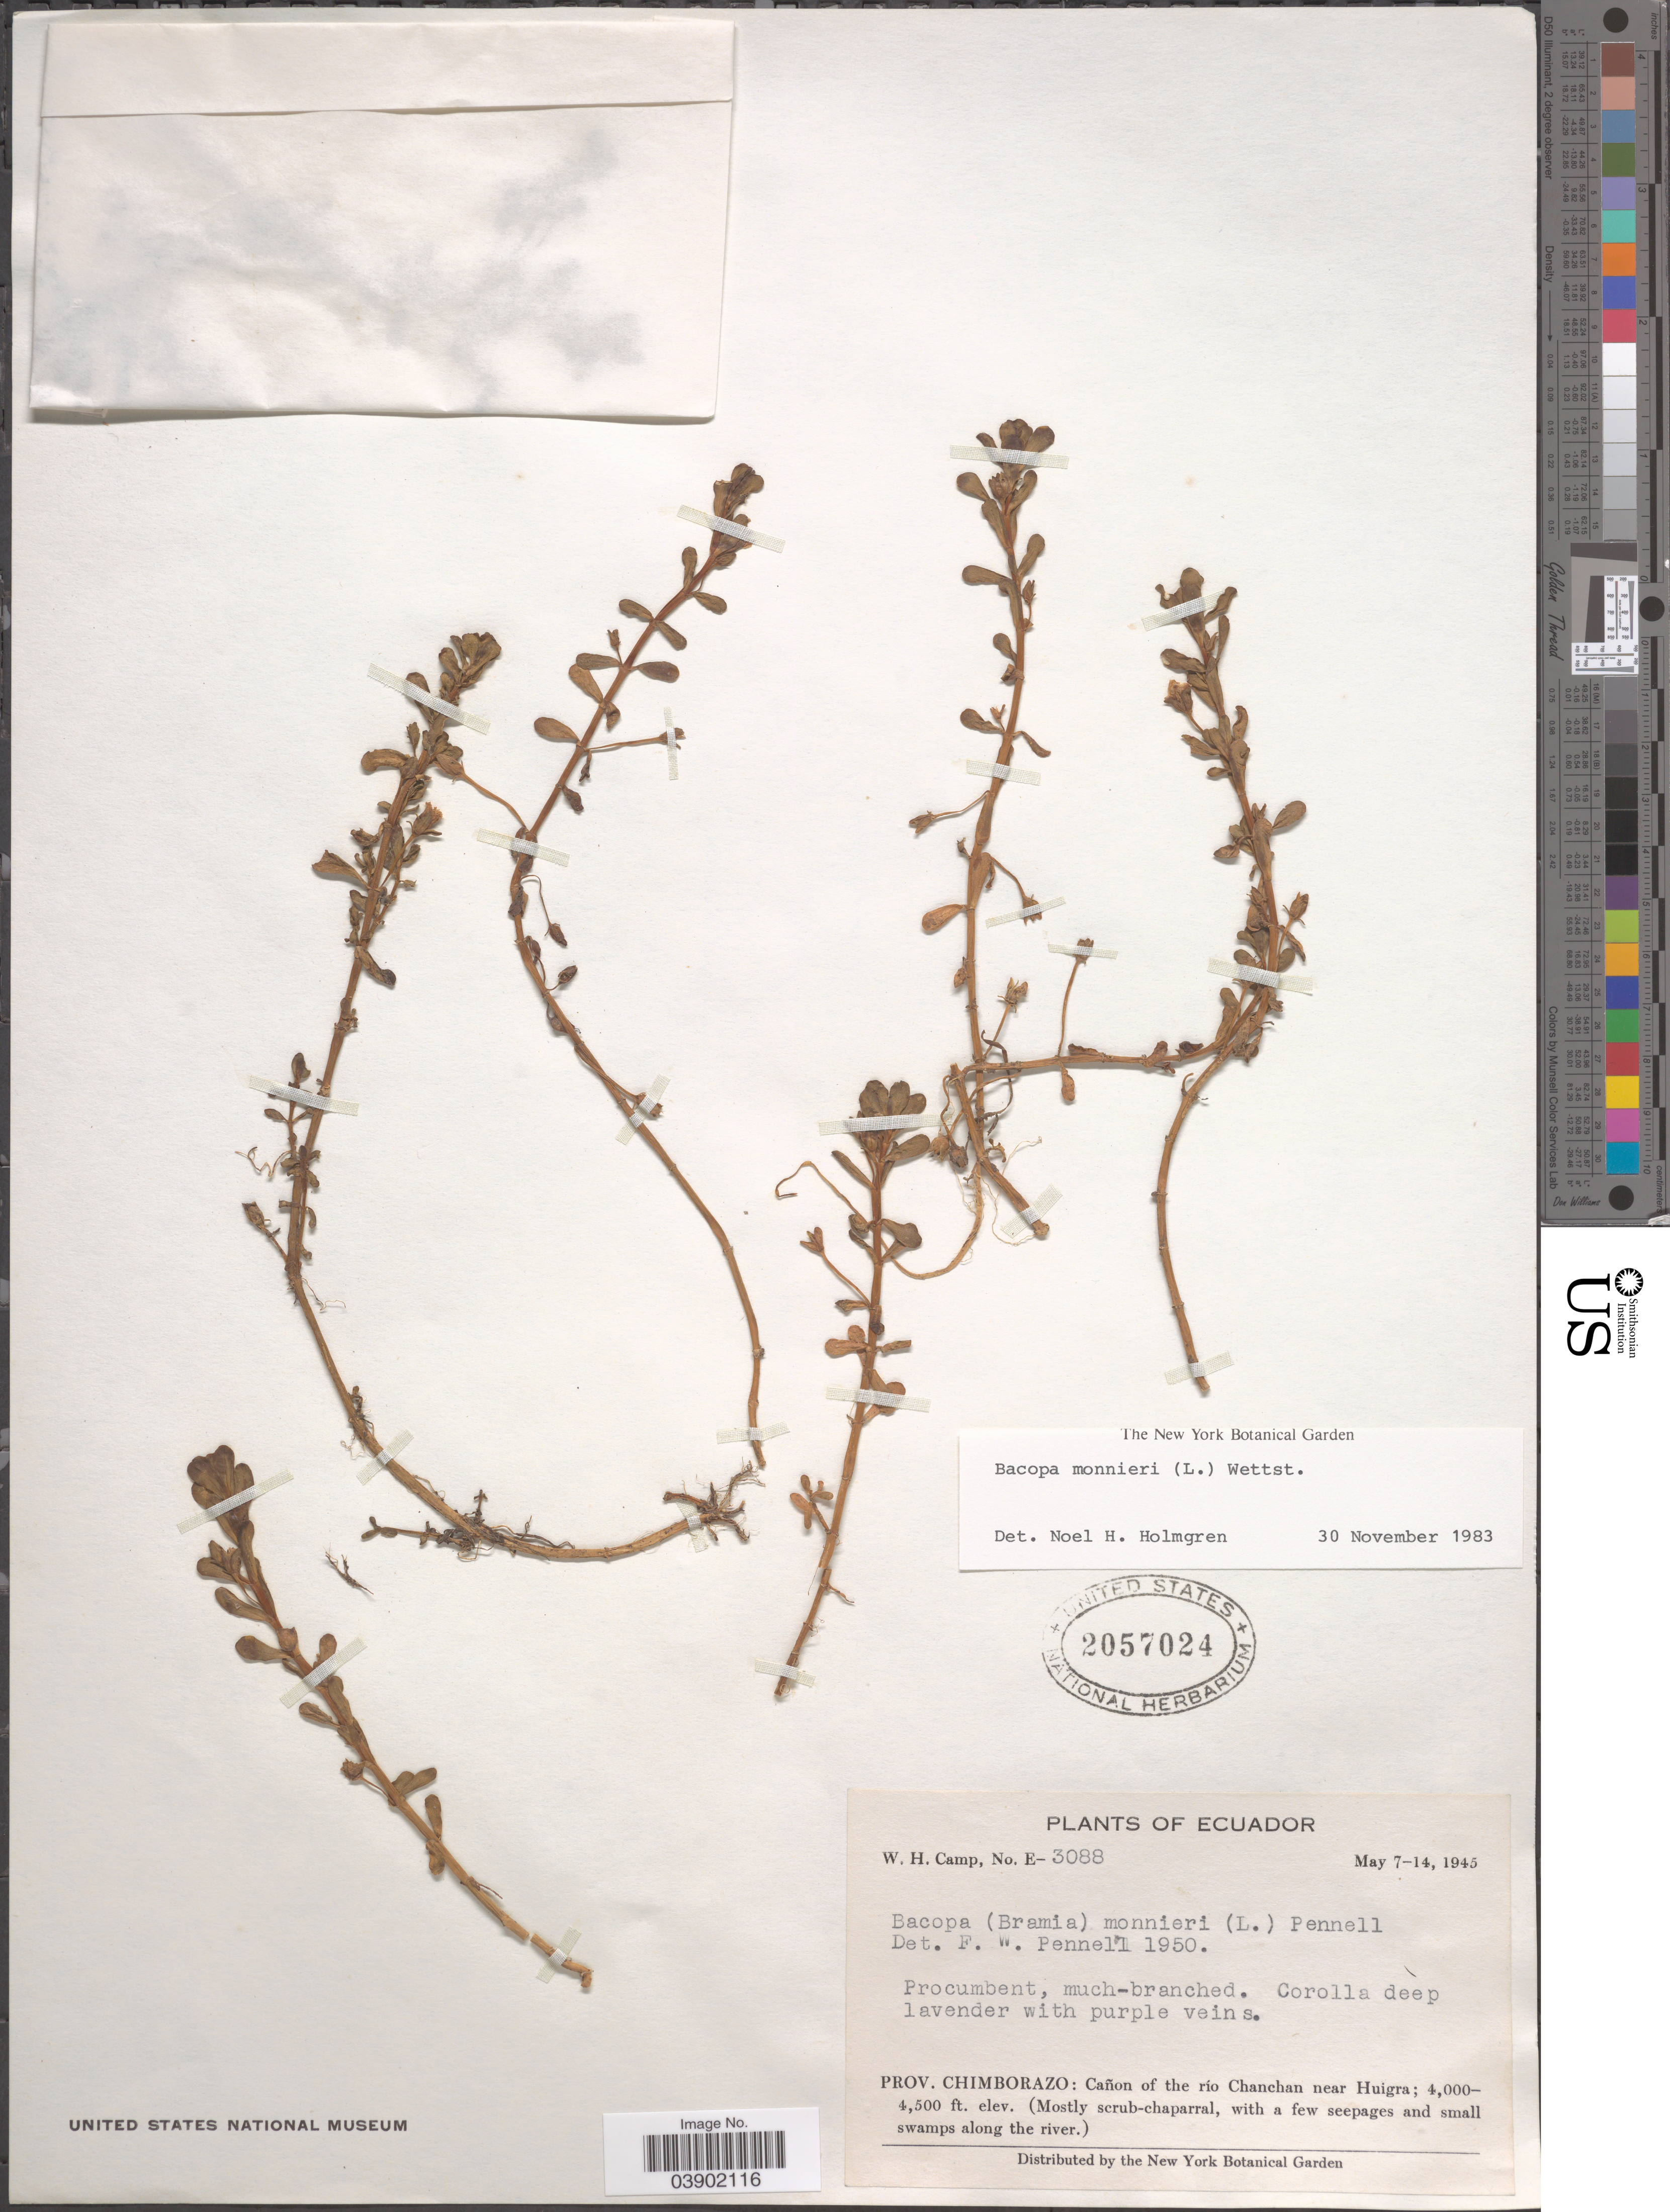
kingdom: Plantae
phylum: Tracheophyta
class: Magnoliopsida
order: Lamiales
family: Plantaginaceae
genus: Bacopa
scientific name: Bacopa monnieri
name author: (L.) Pennell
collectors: W. H. Camp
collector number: E- 3088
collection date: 1945-05-07/1945-05-14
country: Ecuador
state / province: Chimborazo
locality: Cañon of the río Chanchan near Huigra.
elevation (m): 1219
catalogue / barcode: US 2057024